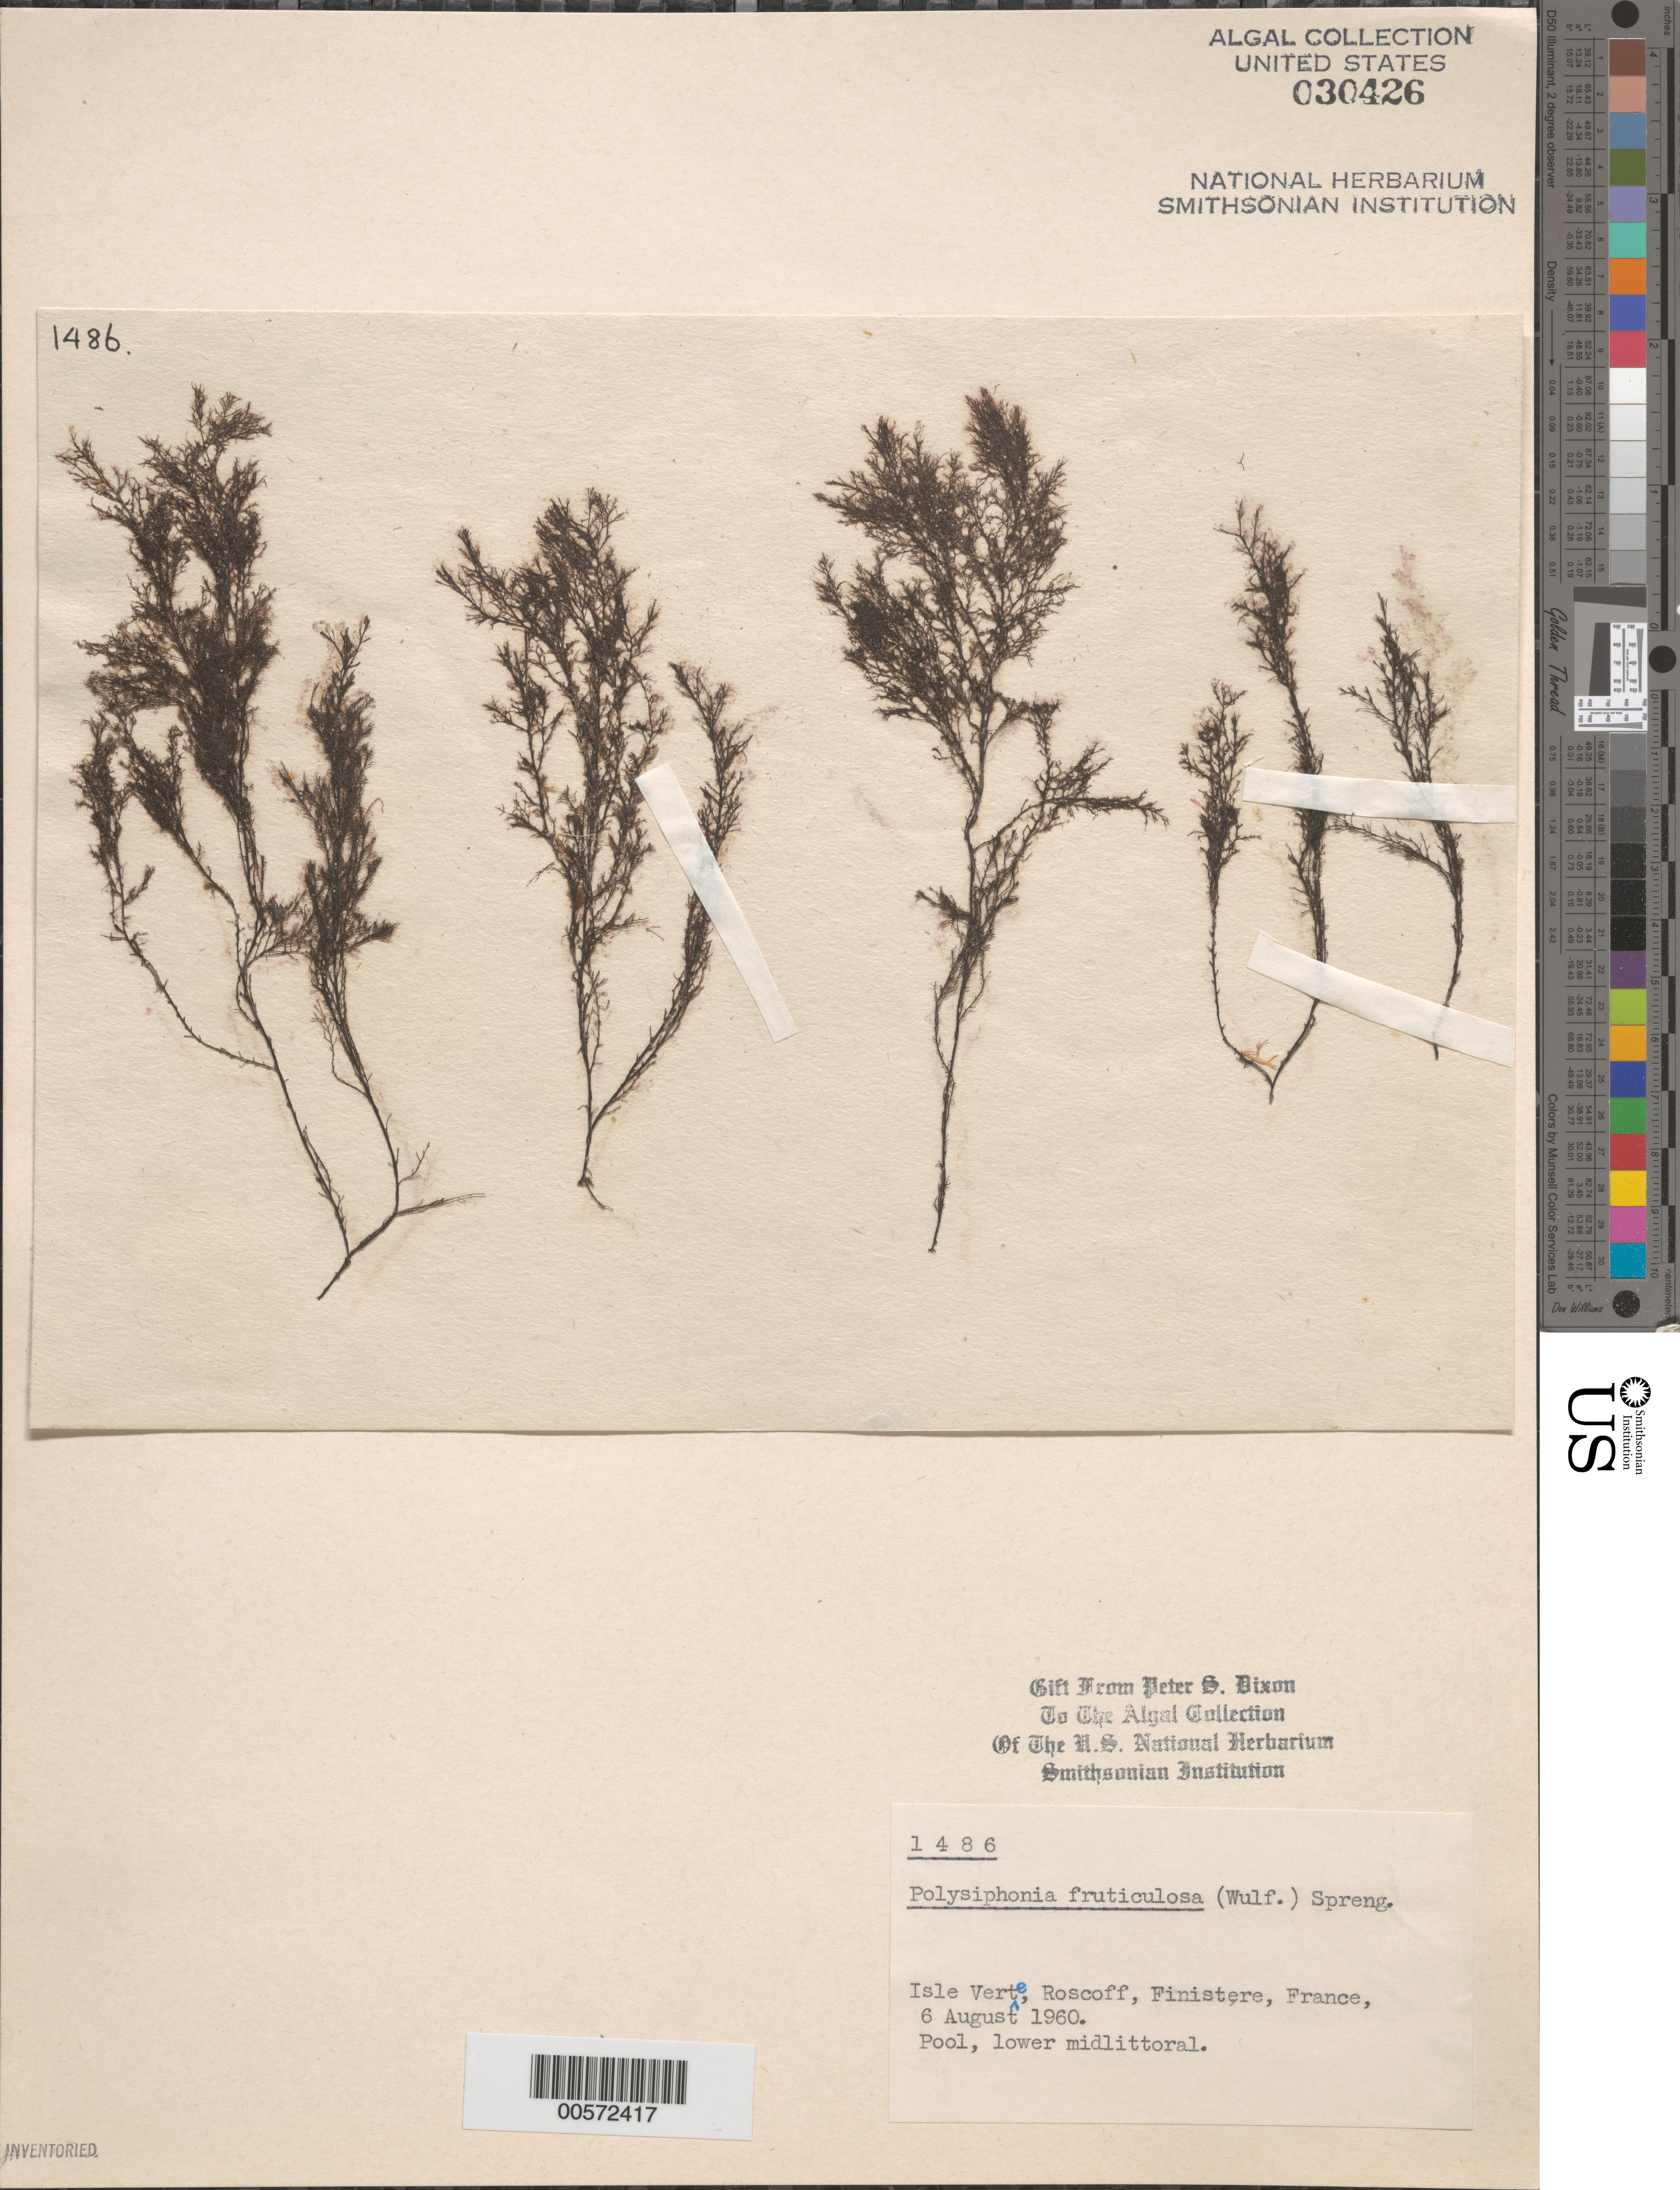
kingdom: Plantae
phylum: Rhodophyta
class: Florideophyceae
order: Ceramiales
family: Rhodomelaceae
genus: Polysiphonia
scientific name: Polysiphonia fruticulosa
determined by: Dixon, P. S.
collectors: P. S. Dixon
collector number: PSD 1486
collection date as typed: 06 Aug 1960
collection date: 1960-08-06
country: France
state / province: Bretagne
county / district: Finistère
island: Ile Verte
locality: Roscoff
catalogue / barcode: US 30426